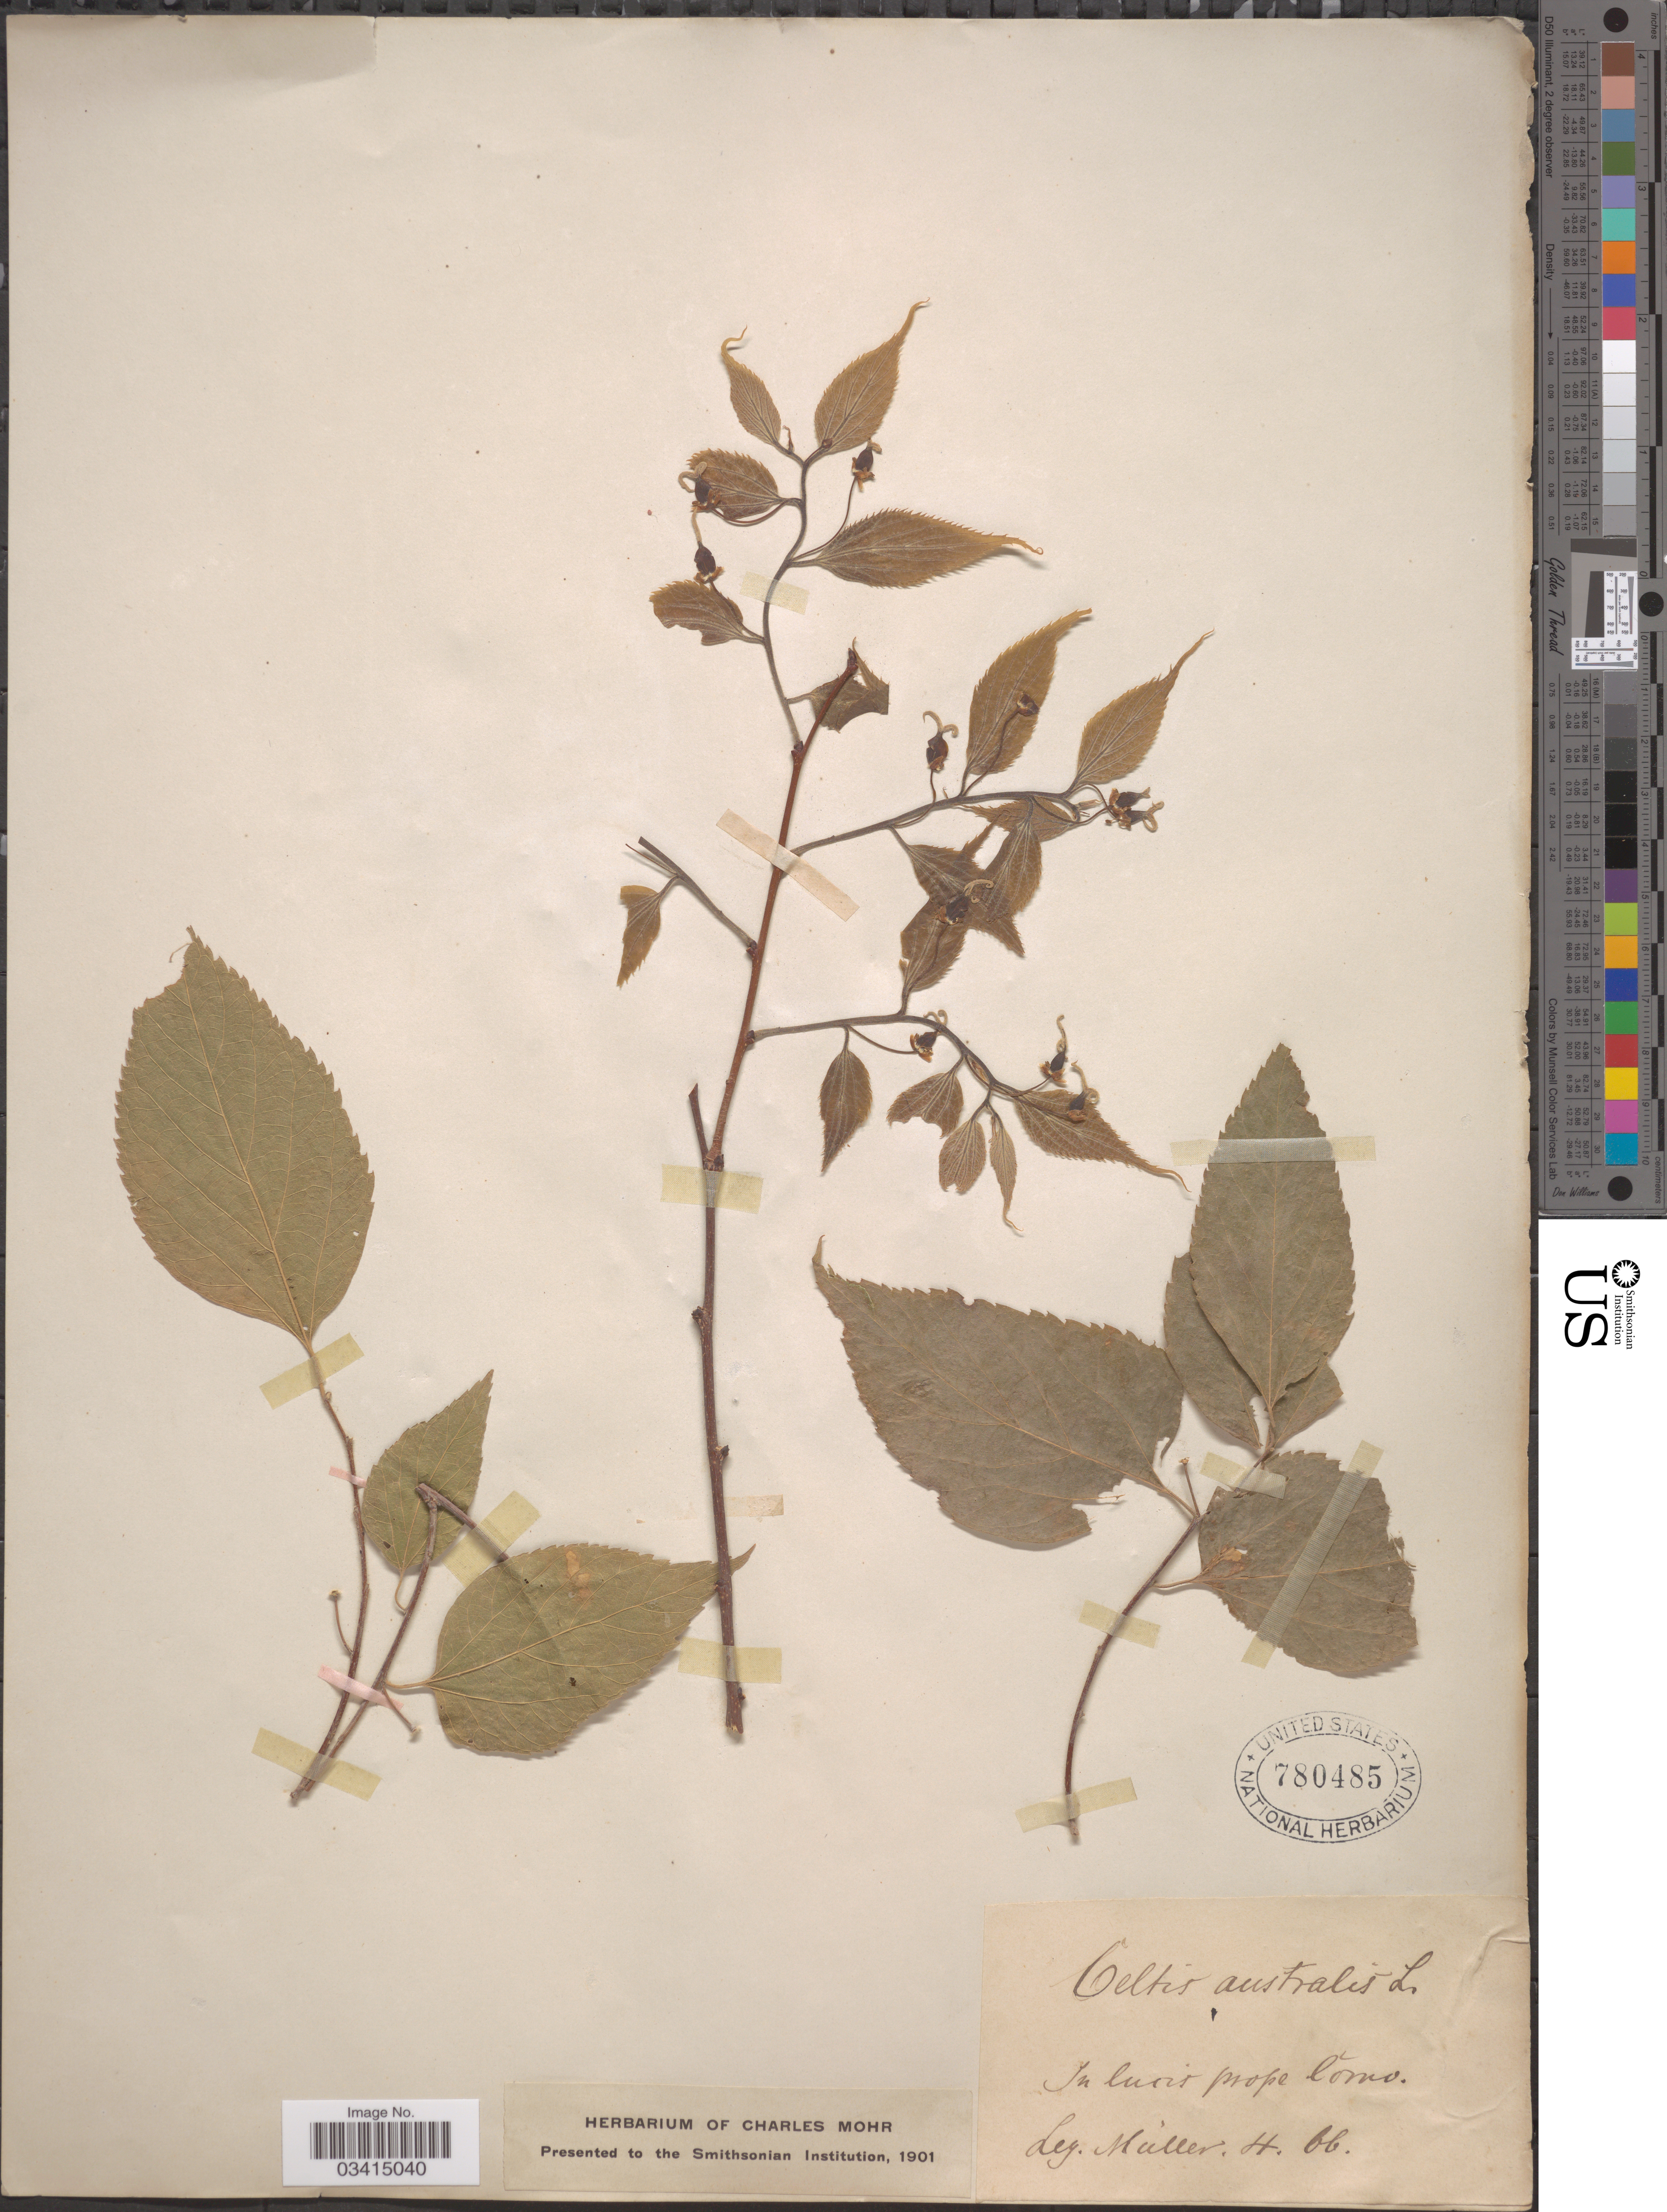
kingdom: Plantae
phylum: Tracheophyta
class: Magnoliopsida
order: Rosales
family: Cannabaceae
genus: Celtis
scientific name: Celtis australis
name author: L.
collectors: H. Muller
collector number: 66*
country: Italy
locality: In lucis prope Corno.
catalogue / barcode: US 780485